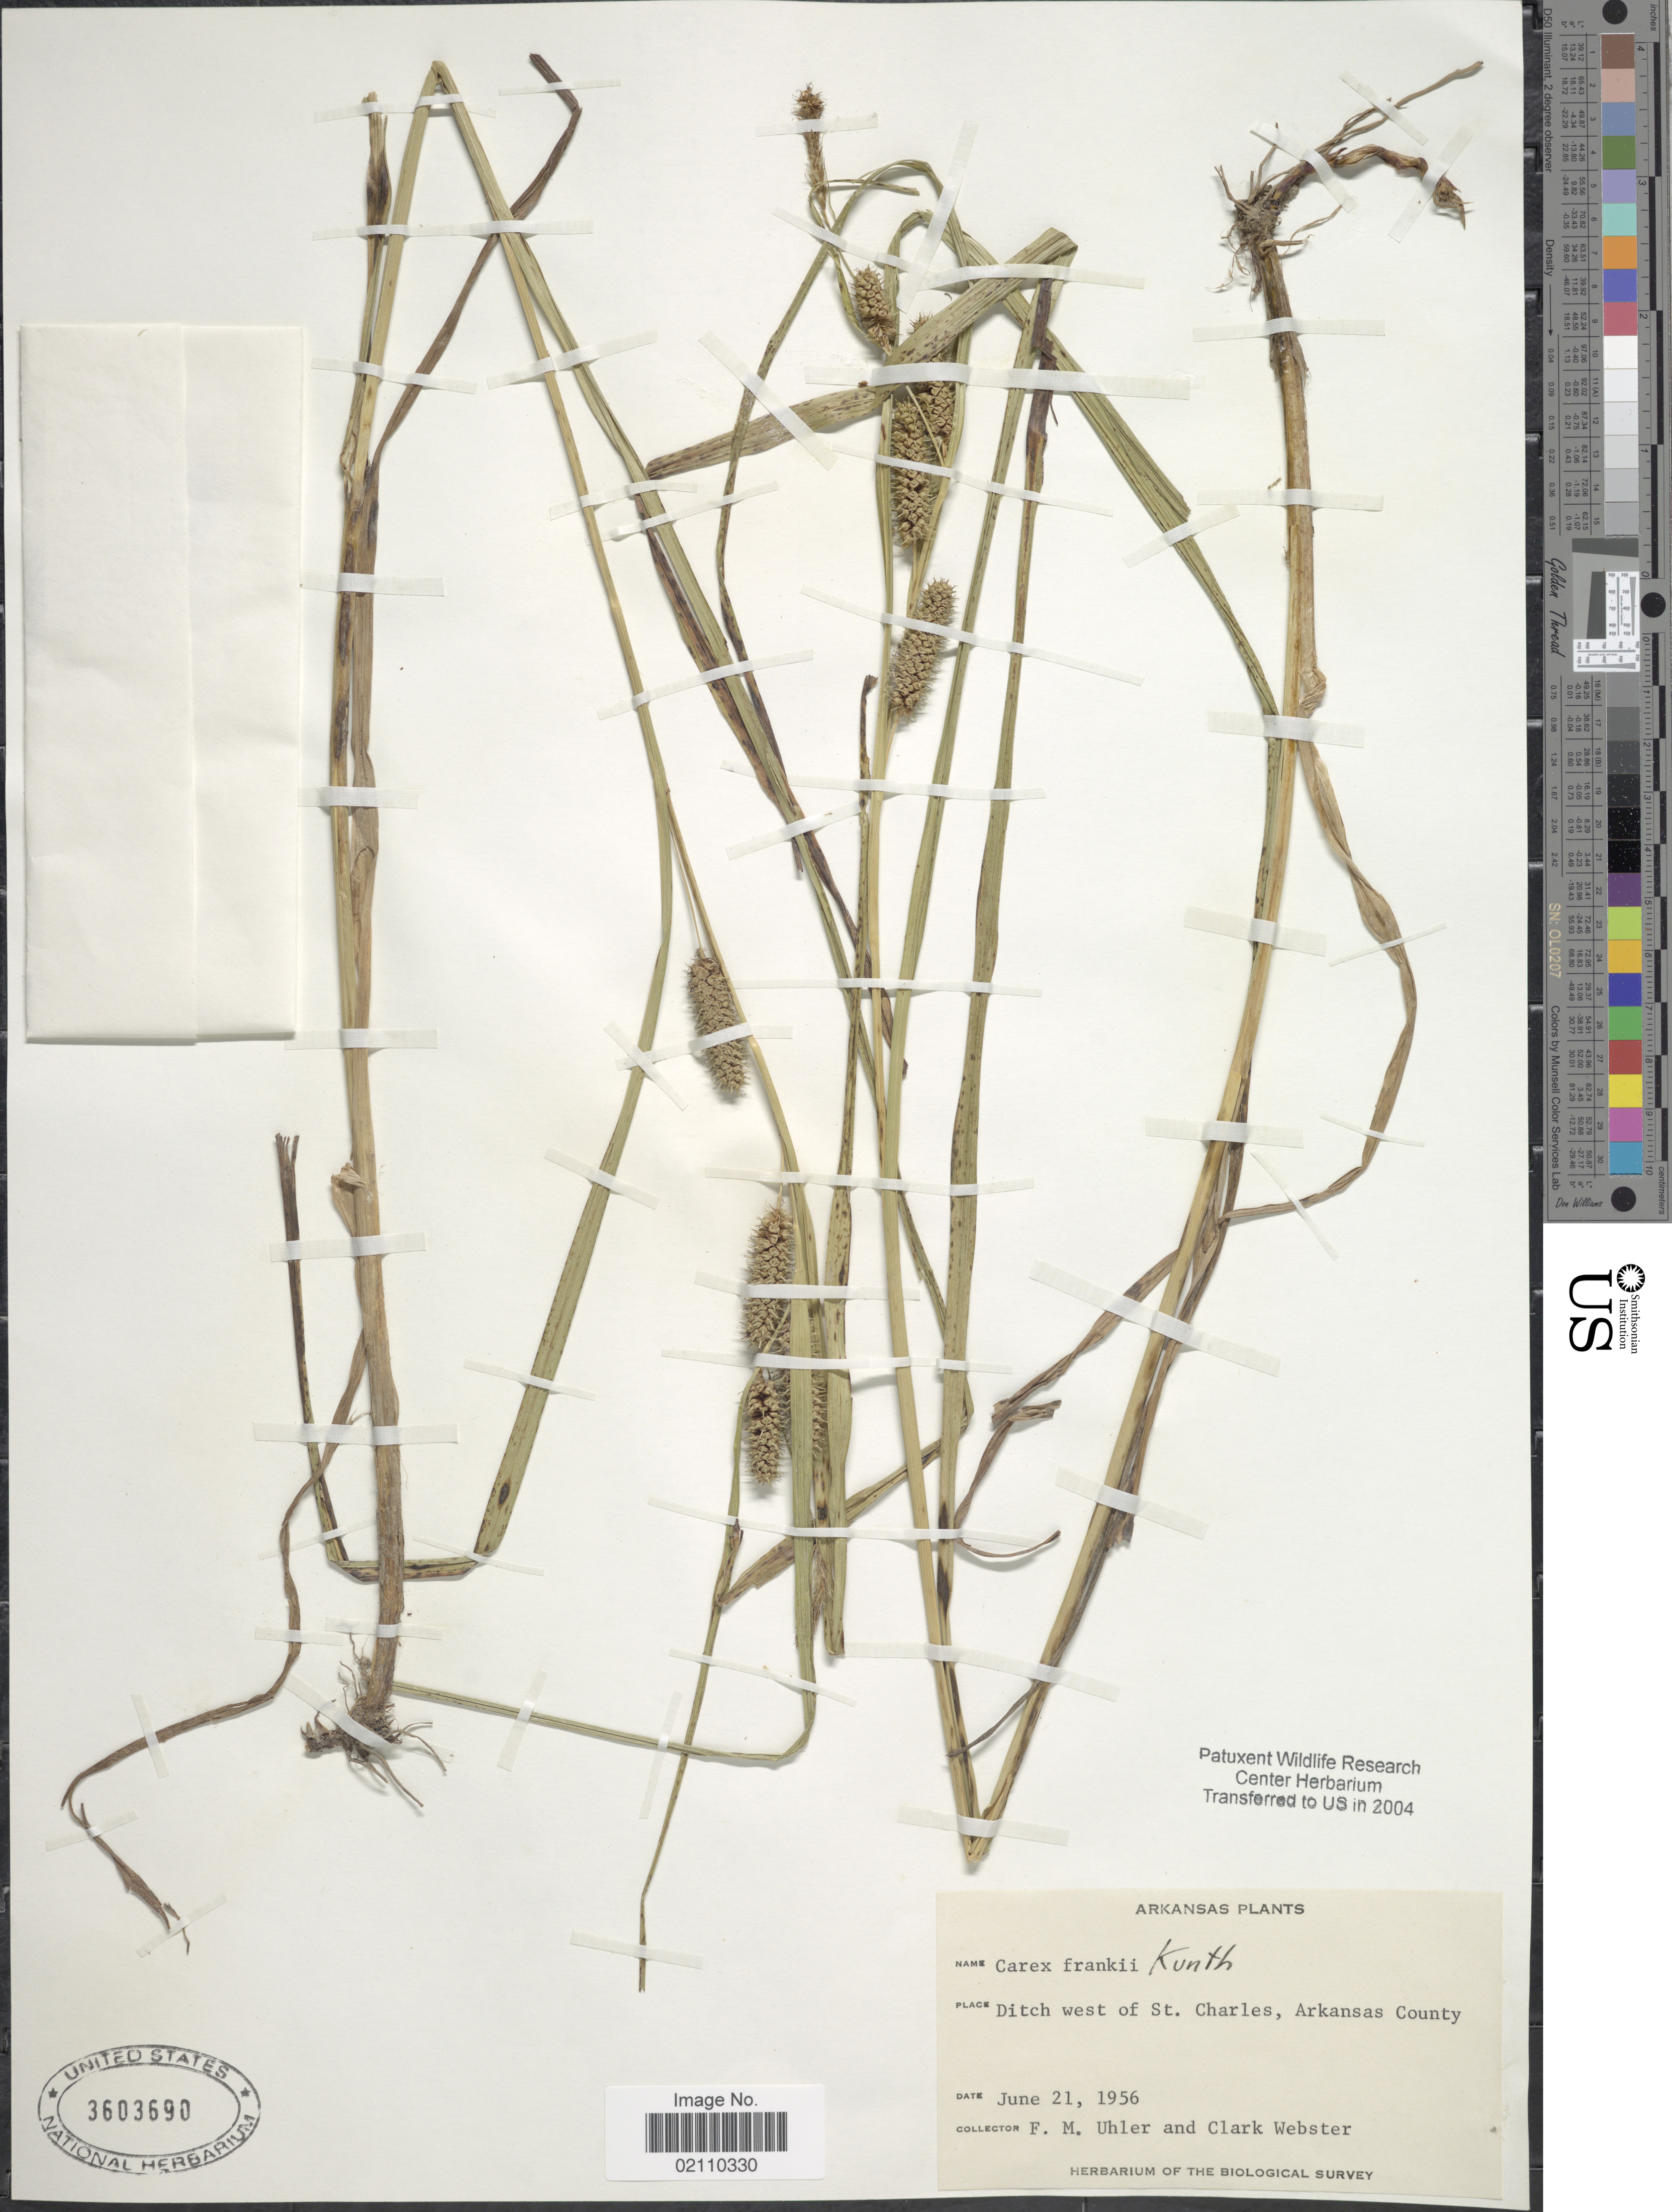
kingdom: Plantae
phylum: Tracheophyta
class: Liliopsida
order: Poales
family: Cyperaceae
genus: Carex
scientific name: Carex frankii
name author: Kunth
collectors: F. M. Uhler & C. Webster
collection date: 1956-06-21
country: United States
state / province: Arkansas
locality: Ditch west of St. Charles, Arkansas County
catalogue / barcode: US 3603690